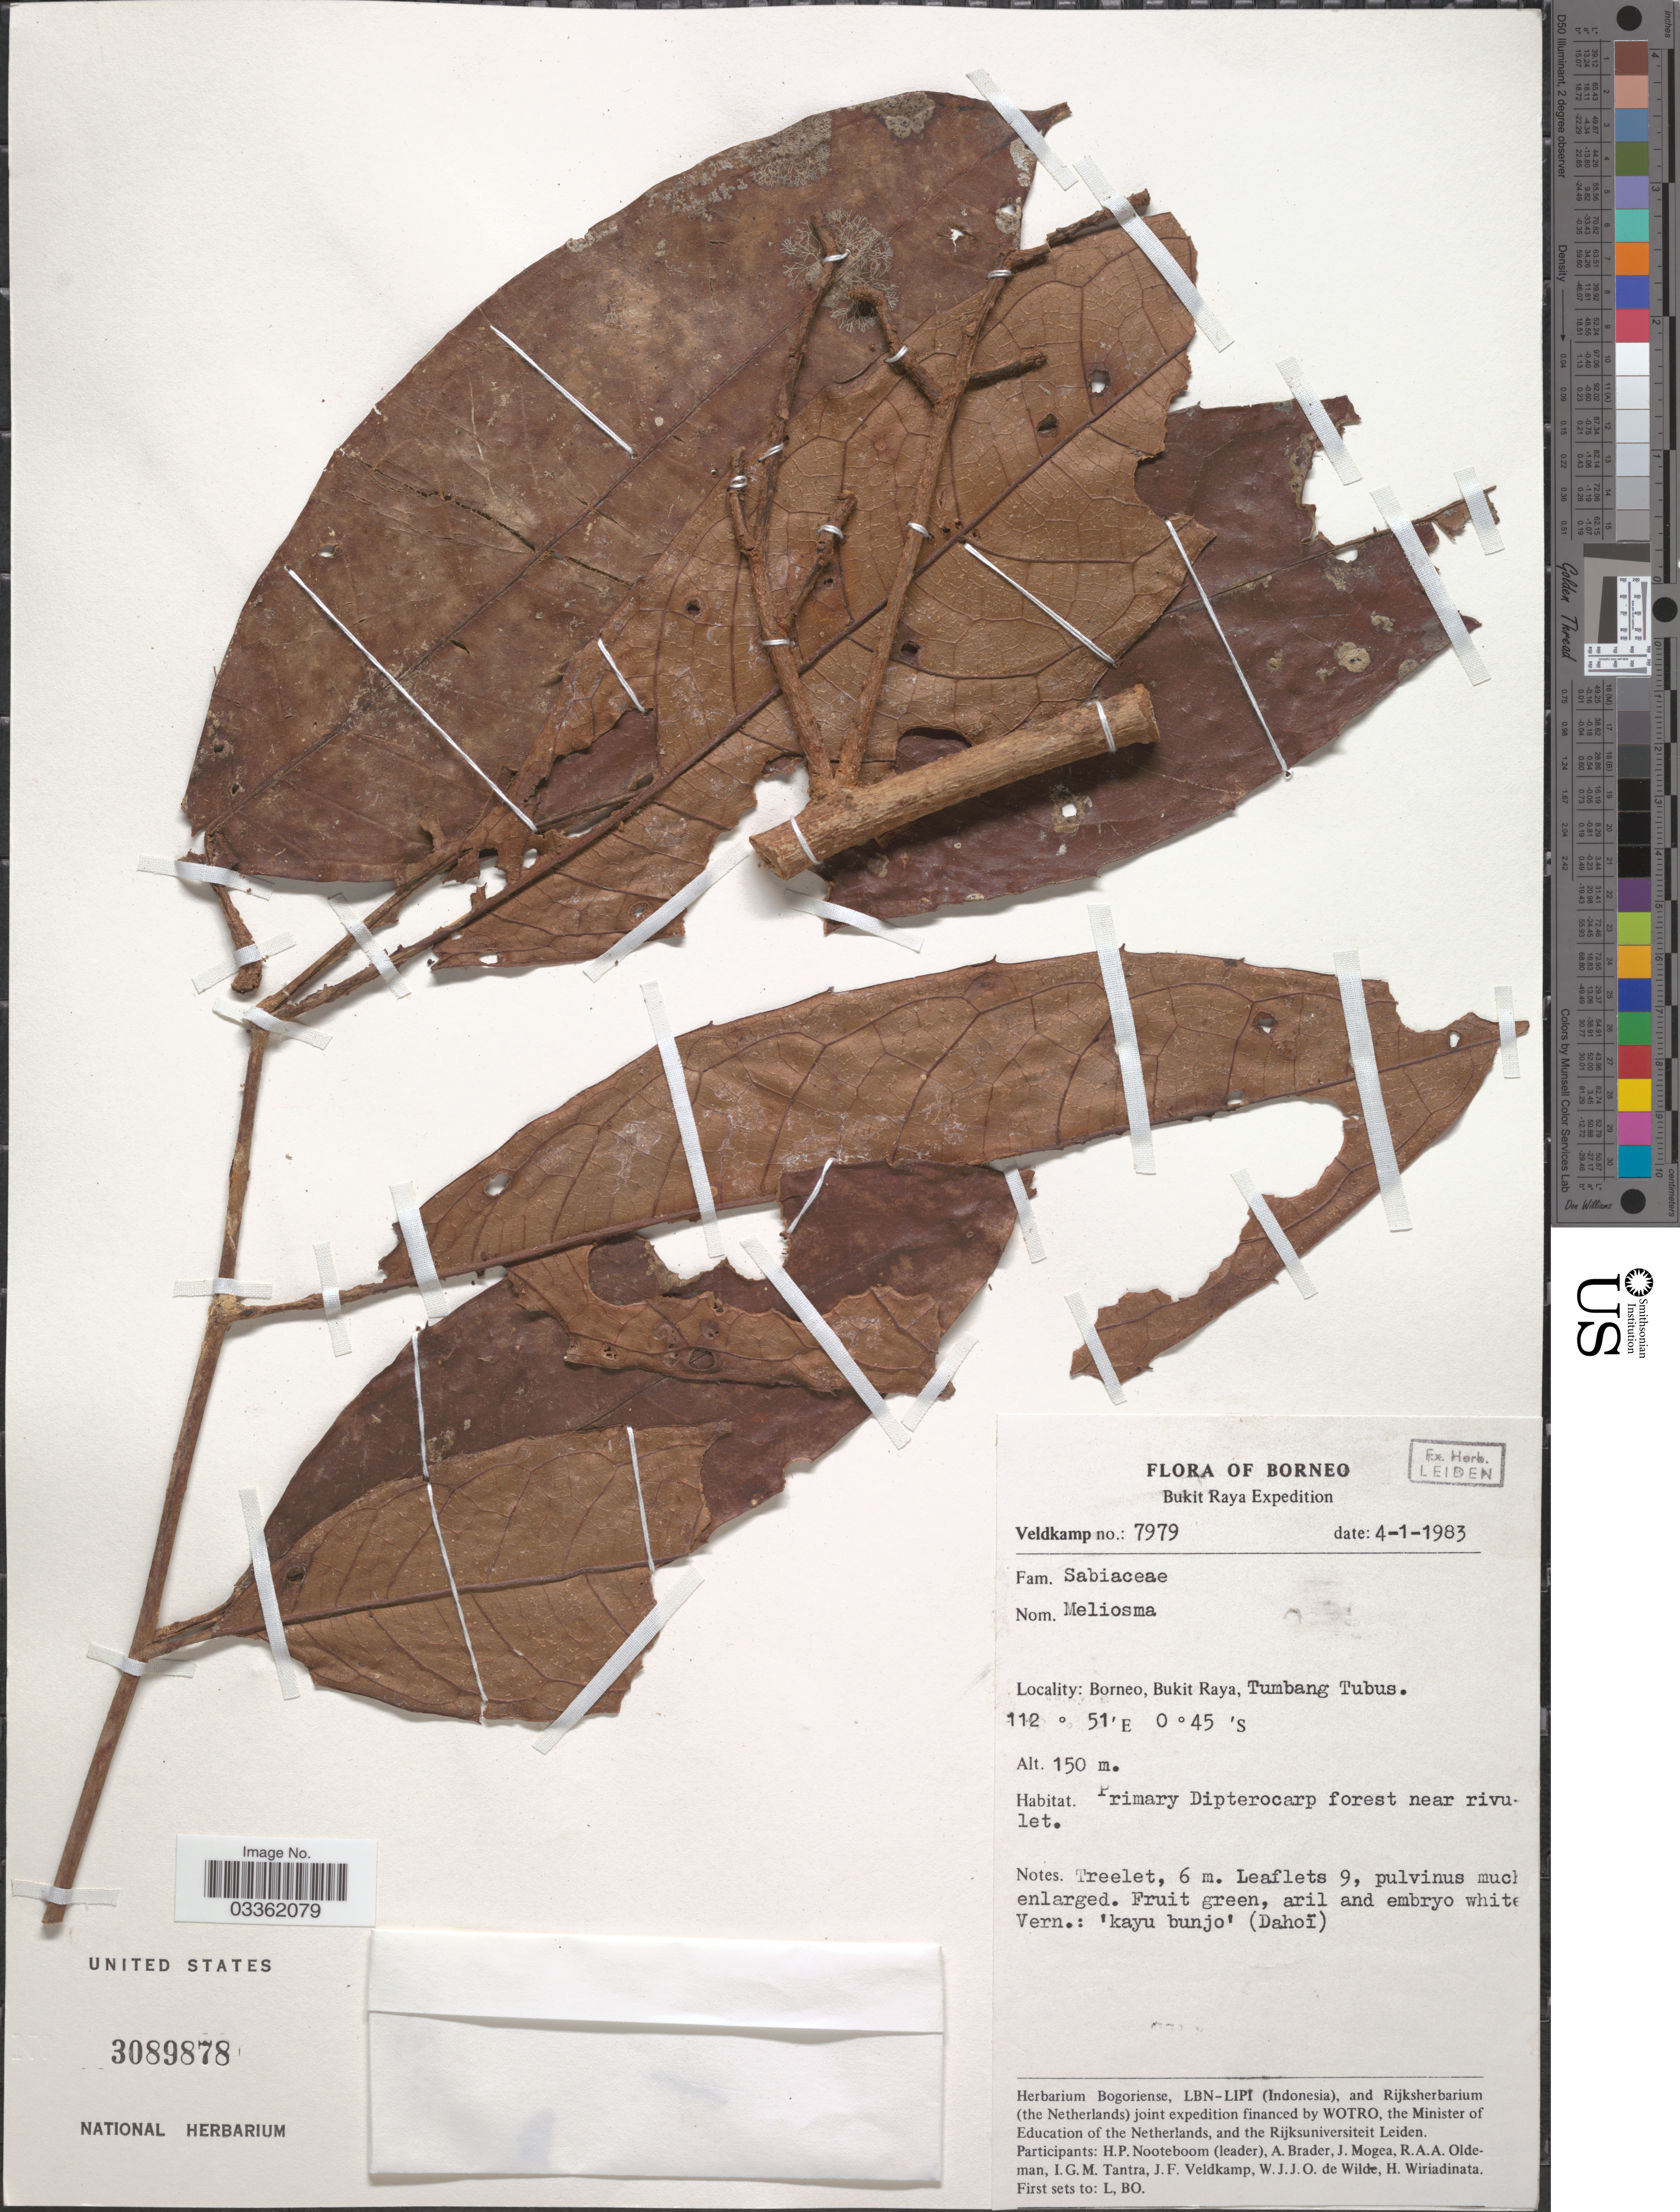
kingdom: Plantae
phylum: Tracheophyta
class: Magnoliopsida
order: Proteales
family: Sabiaceae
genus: Meliosma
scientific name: Meliosma sp.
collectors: -. Veldkamp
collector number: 7979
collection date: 1983-01-04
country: Indonesia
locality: Borneo, Bukit Raya, Tumbang Tubus.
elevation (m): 150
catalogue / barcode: US 3089878